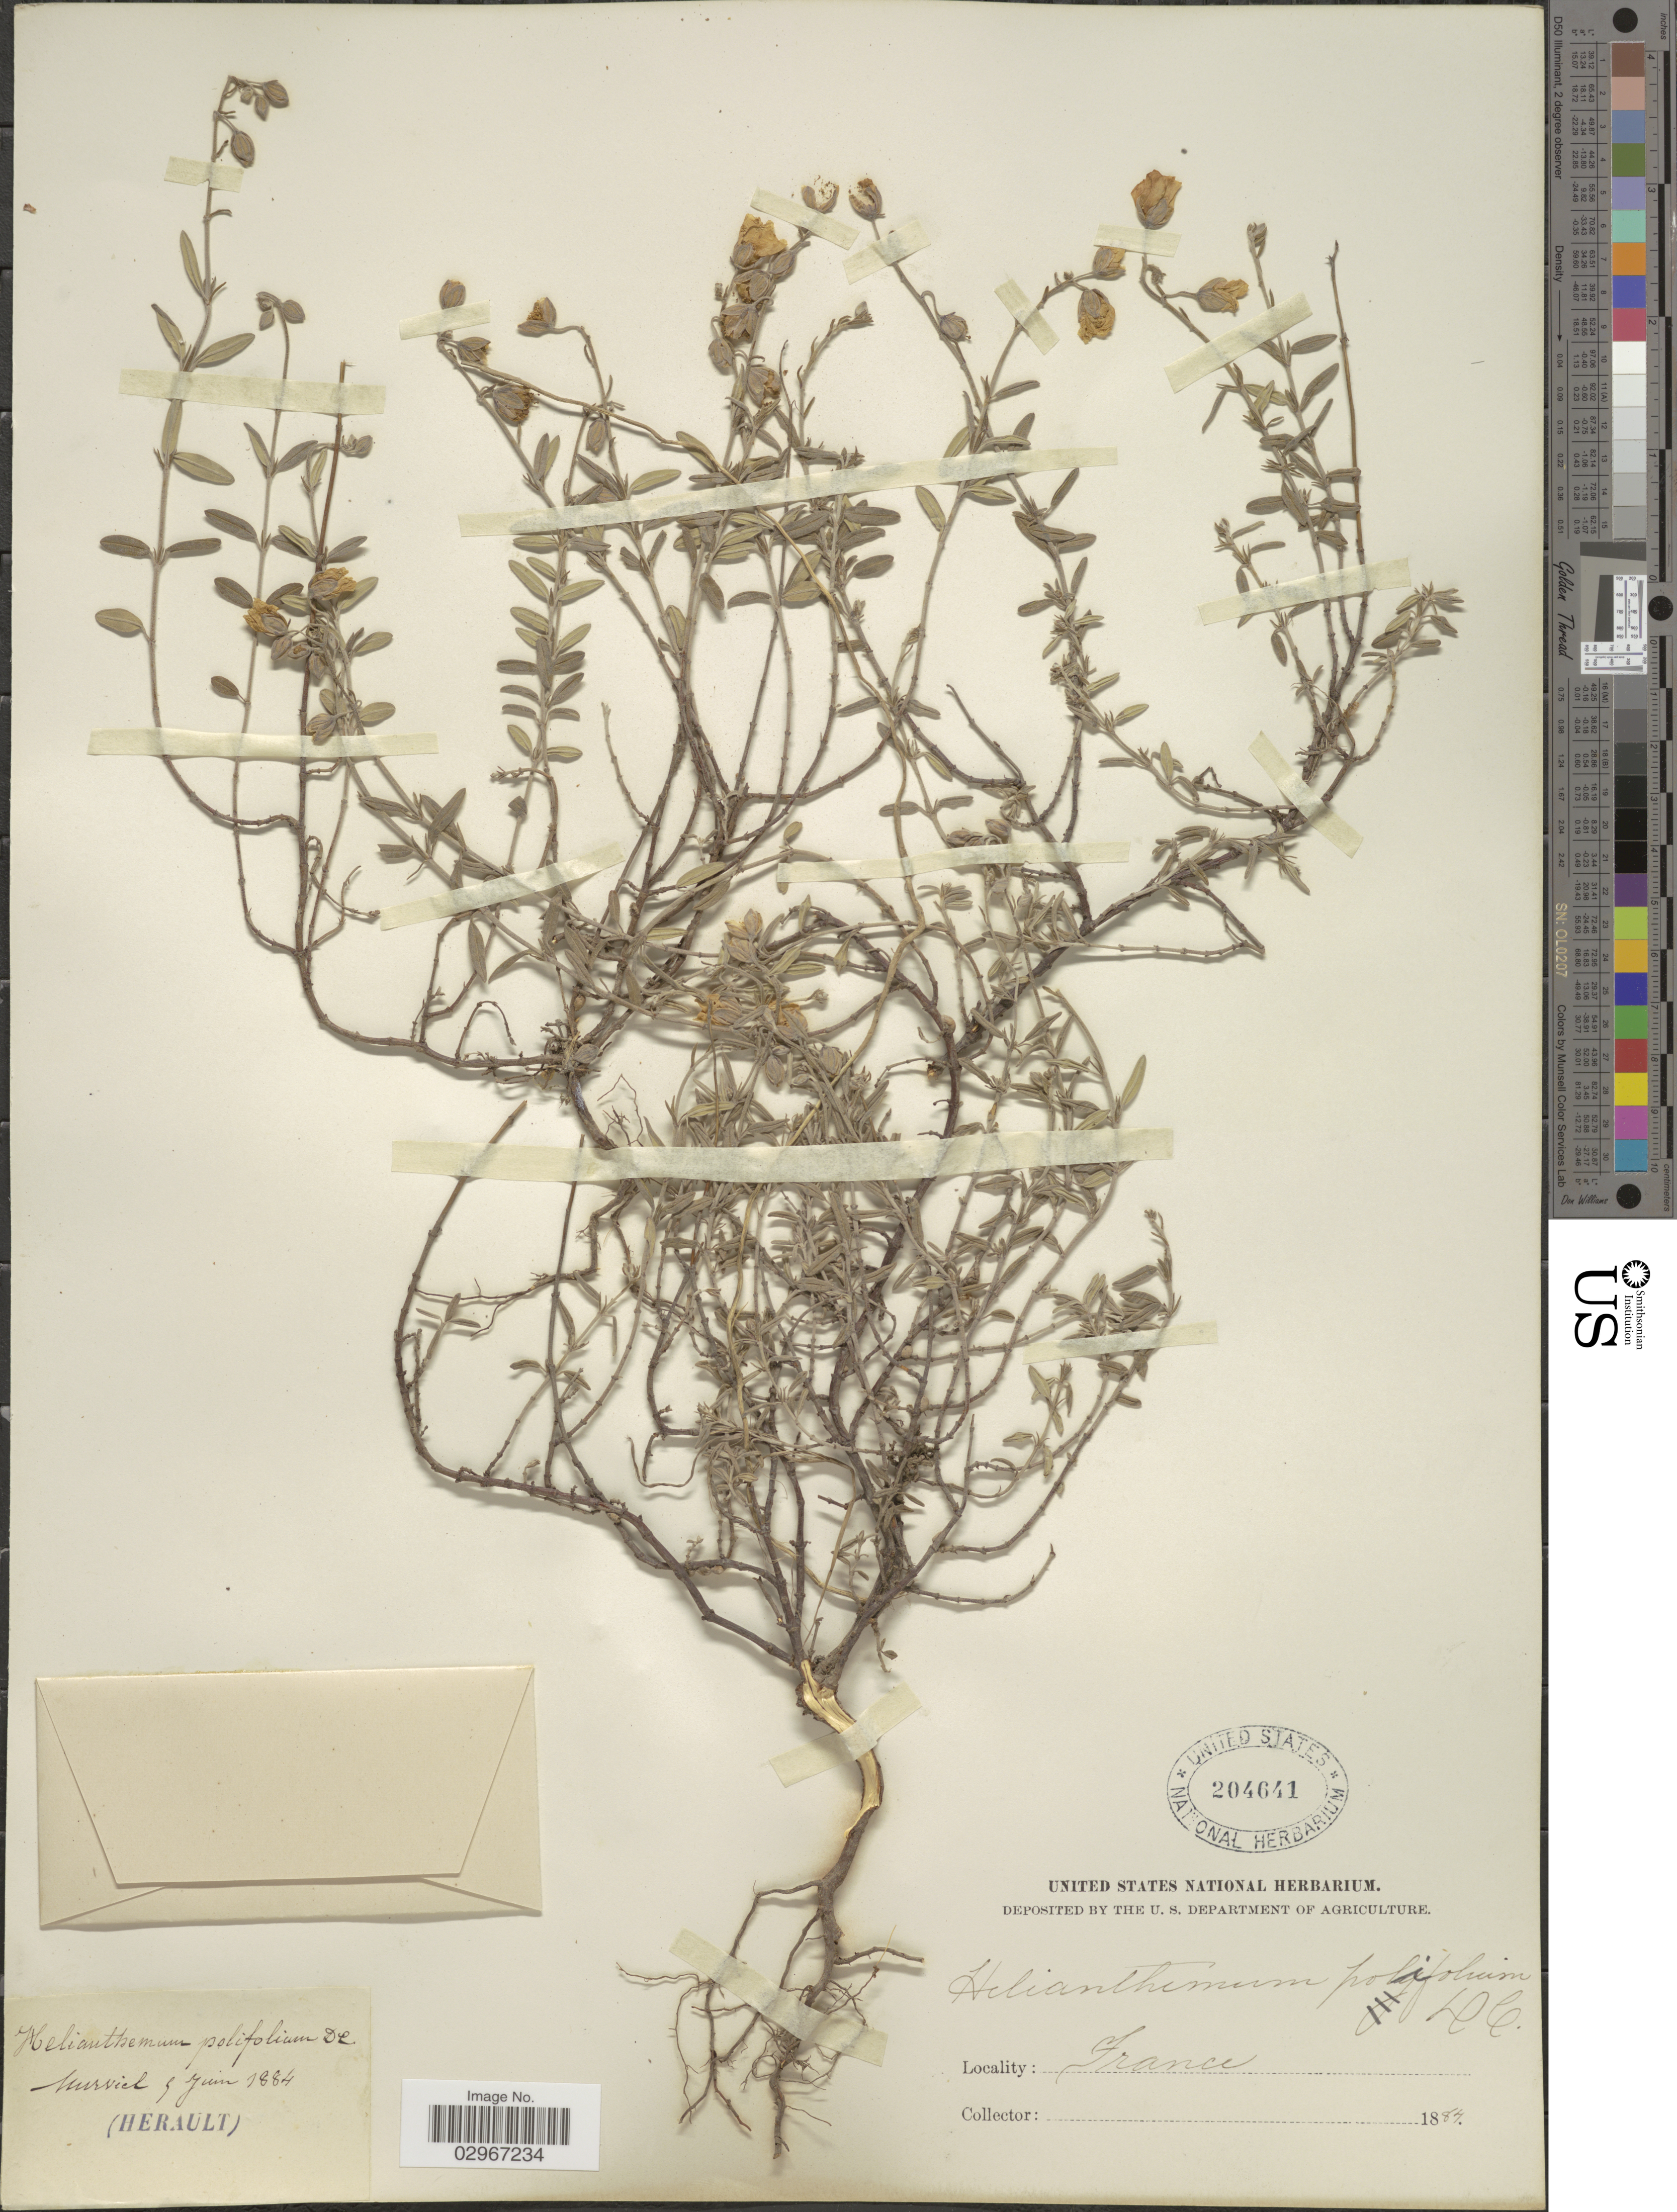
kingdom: Plantae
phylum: Tracheophyta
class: Magnoliopsida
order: Malvales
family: Cistaceae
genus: Helianthemum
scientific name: Helianthemum polifolium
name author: Mill.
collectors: U.S. National Herbarium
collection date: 1884-06-05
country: France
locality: Murviel.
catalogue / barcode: US 204641